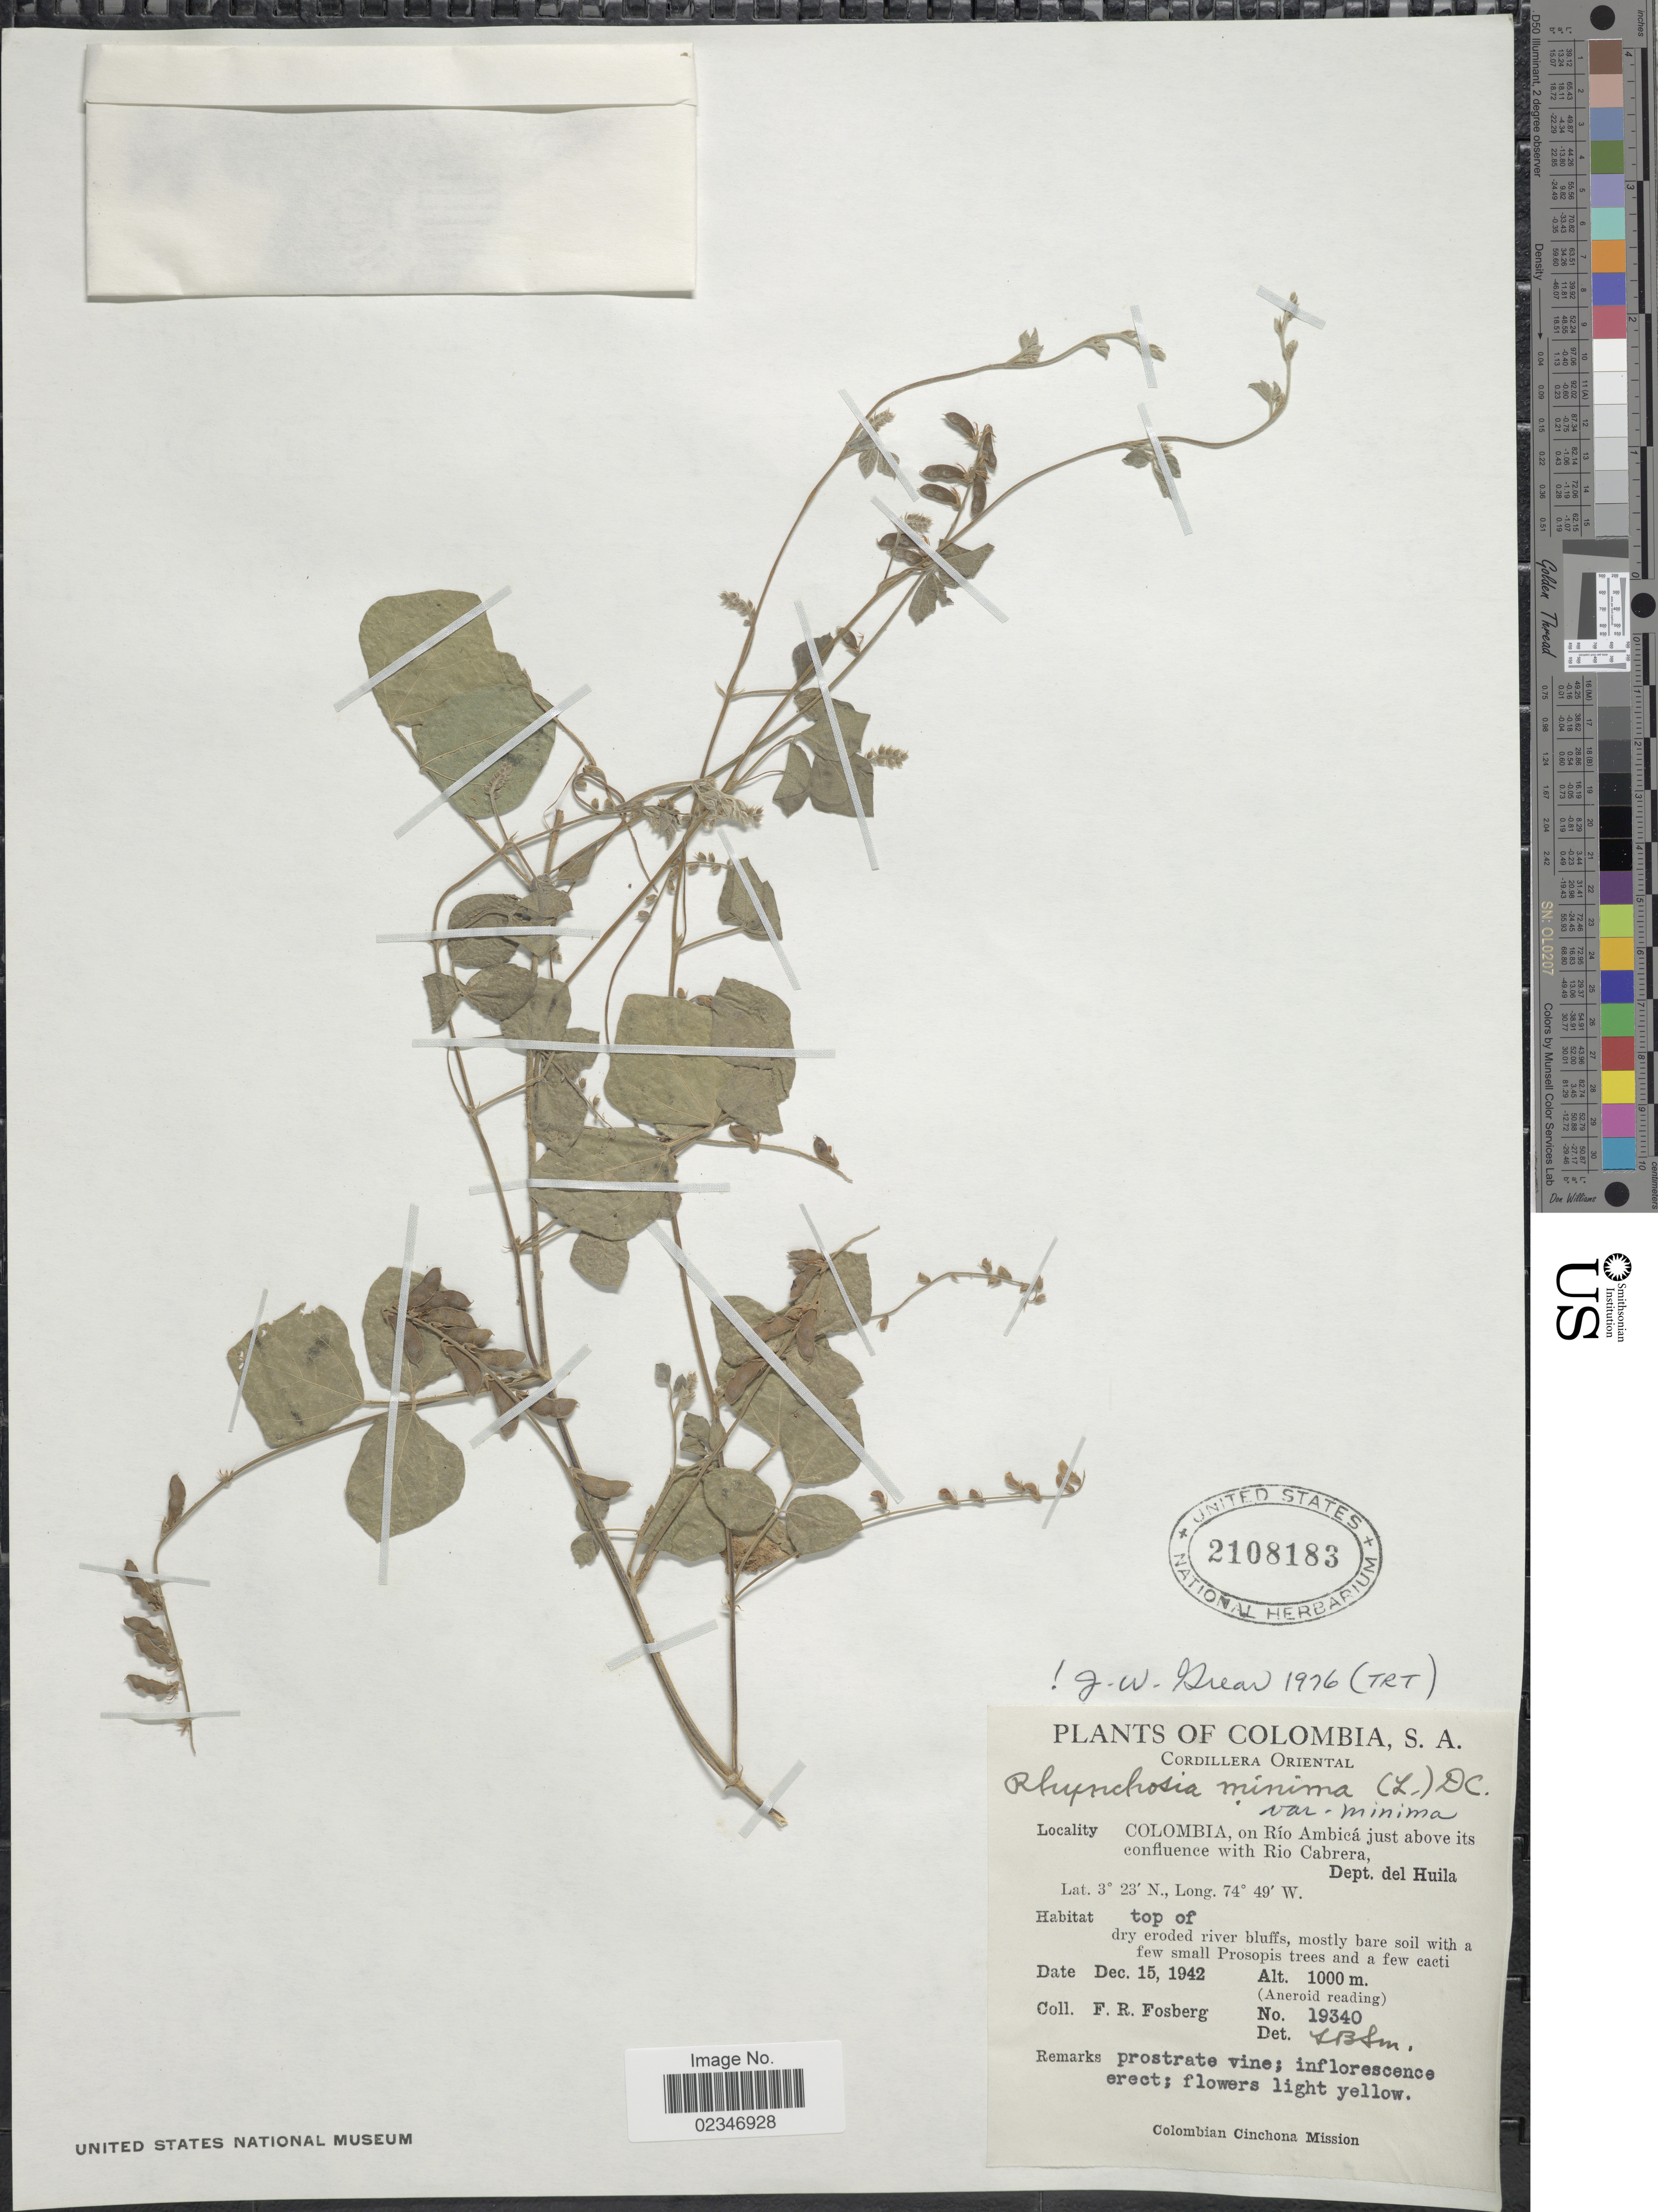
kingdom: Plantae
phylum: Tracheophyta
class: Magnoliopsida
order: Fabales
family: Fabaceae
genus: Rhynchosia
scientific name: Rhynchosia minima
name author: (L.) DC.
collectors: F. R. Fosberg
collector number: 19340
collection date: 1942-12-15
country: Colombia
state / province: Huila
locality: Cordillera Oriental, on Rio Ambica just above its confluence with Rio Cabrera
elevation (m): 1000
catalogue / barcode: US 2108183